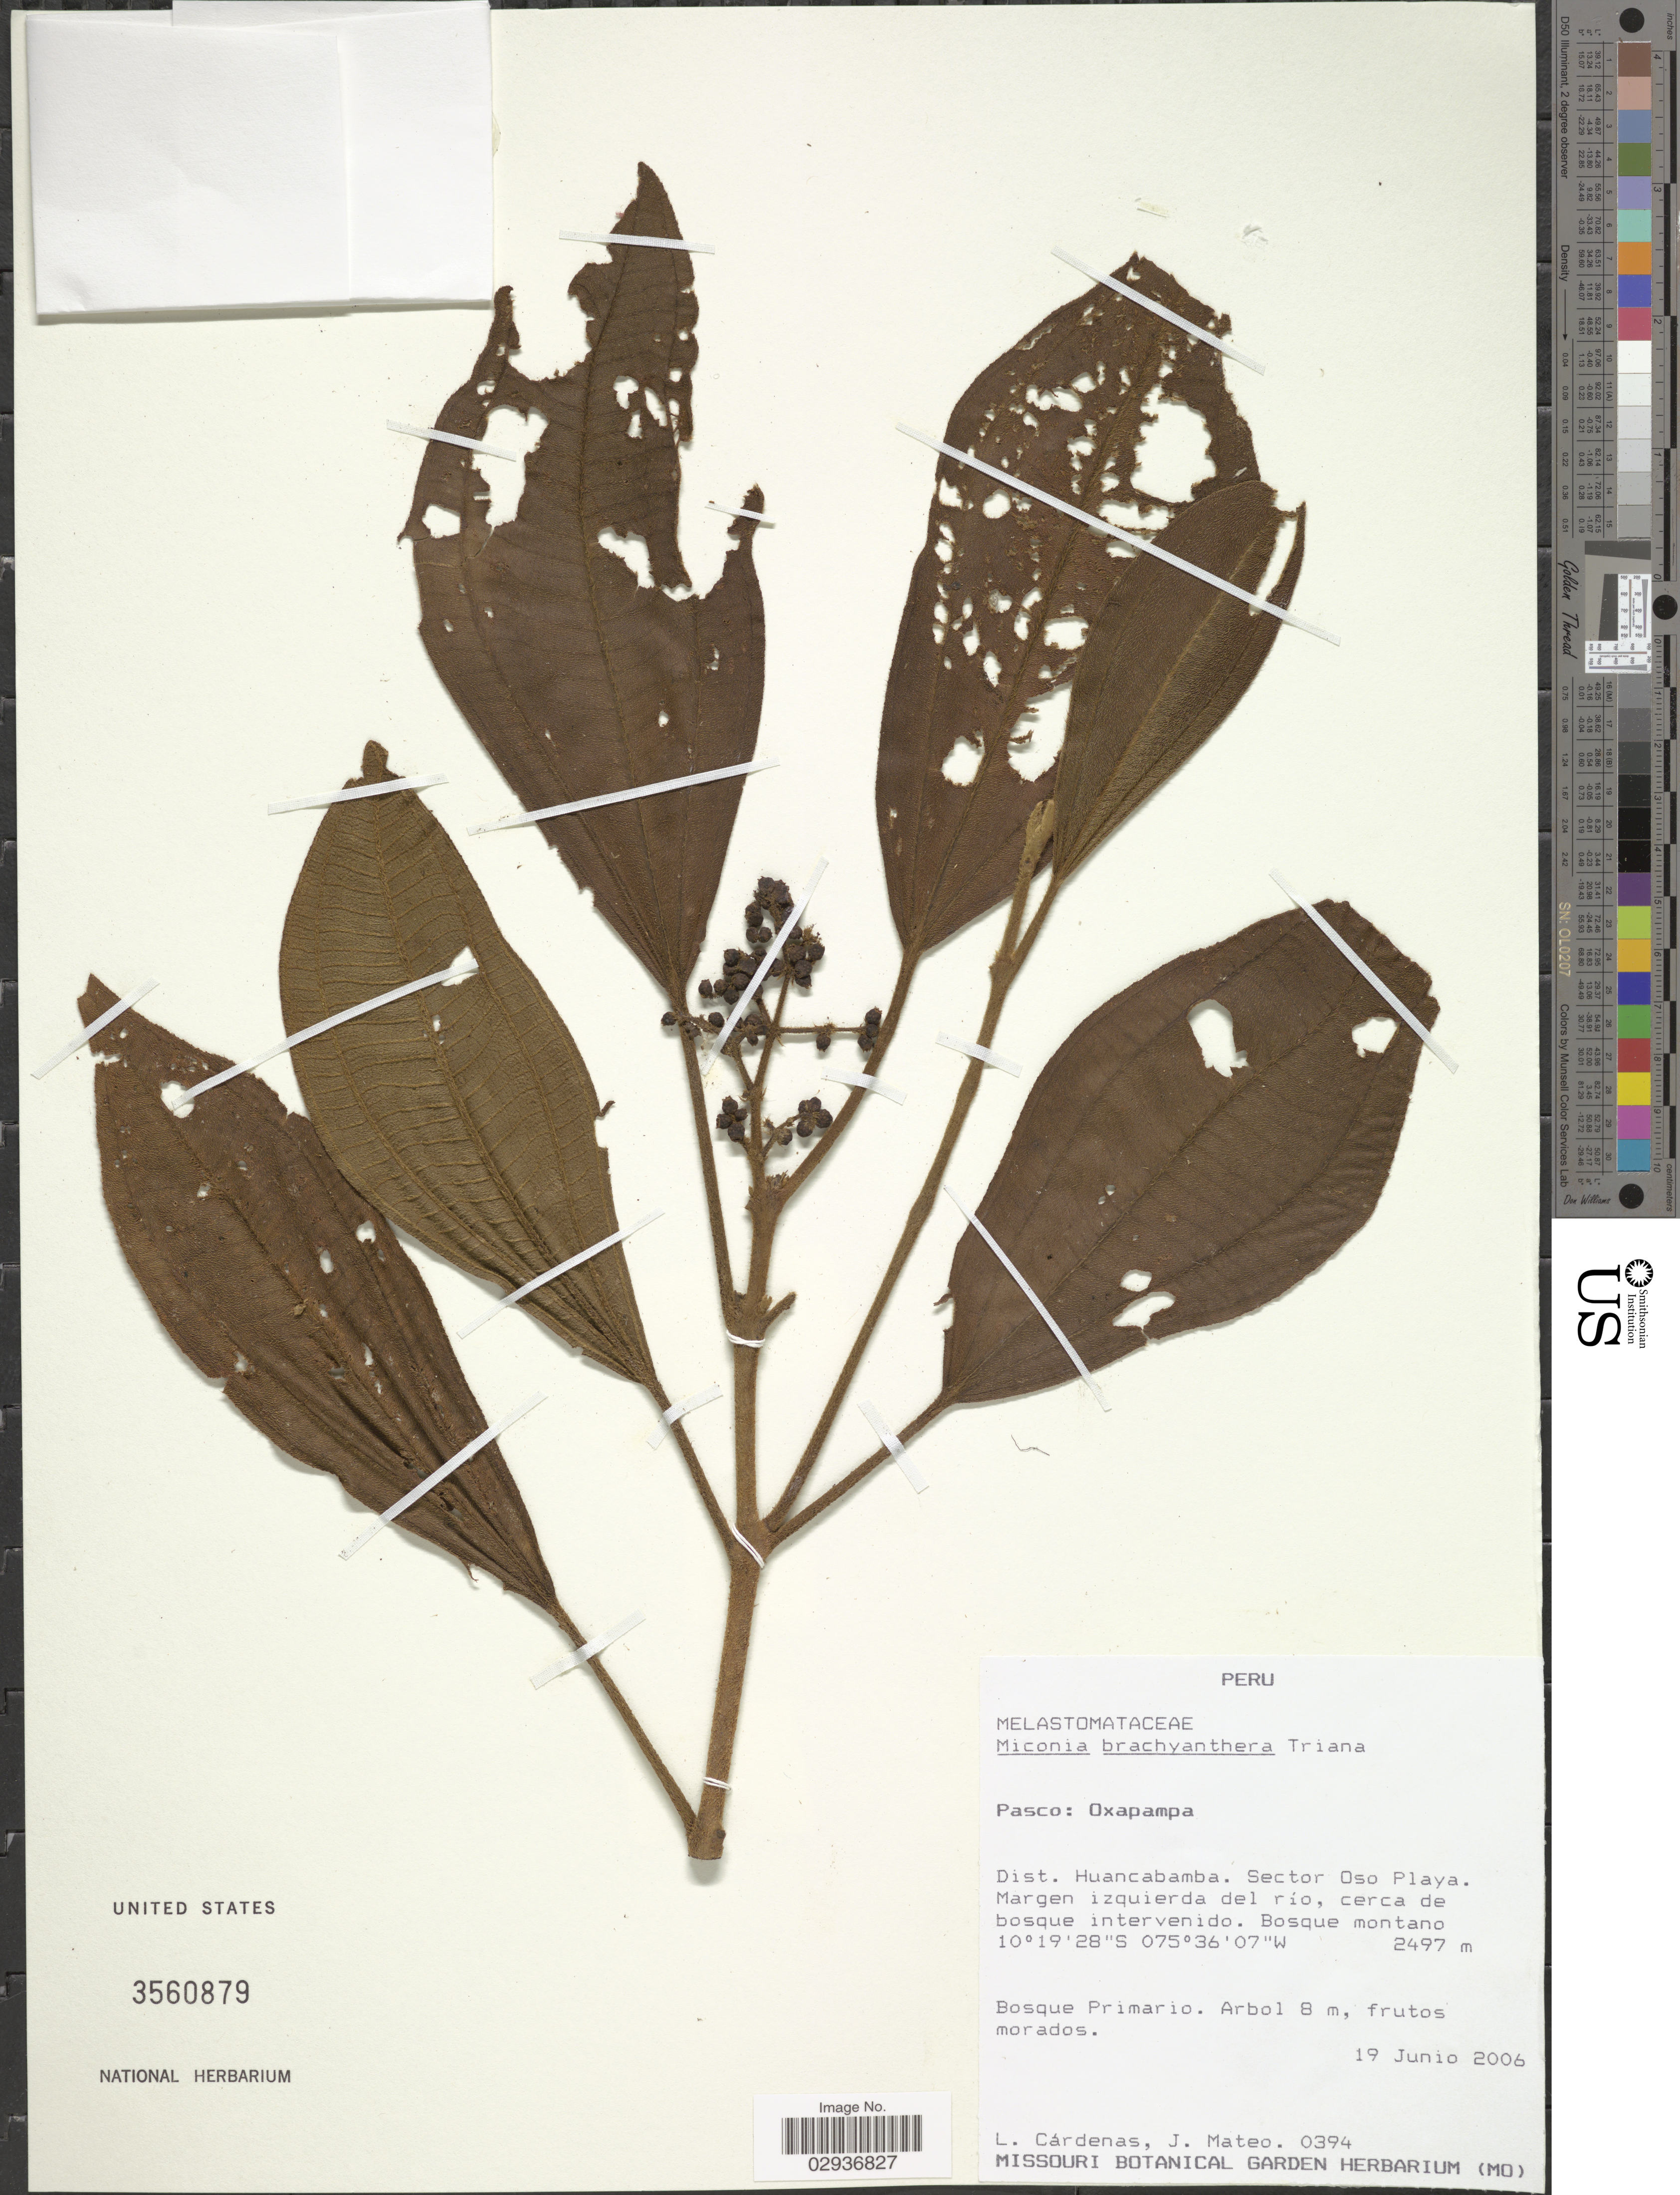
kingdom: Plantae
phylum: Tracheophyta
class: Magnoliopsida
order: Myrtales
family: Melastomataceae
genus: Miconia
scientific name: Miconia brachyanthera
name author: Triana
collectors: L. Cárdenas & J. Mateo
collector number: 0394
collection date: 2006-06-19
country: Peru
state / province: Pasco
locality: Oxapampa. Dist. Huancabamba. Sector Oso Playa. Margen izquierda del río, cerca de bosque intervenido.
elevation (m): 2797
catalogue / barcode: US 3560879